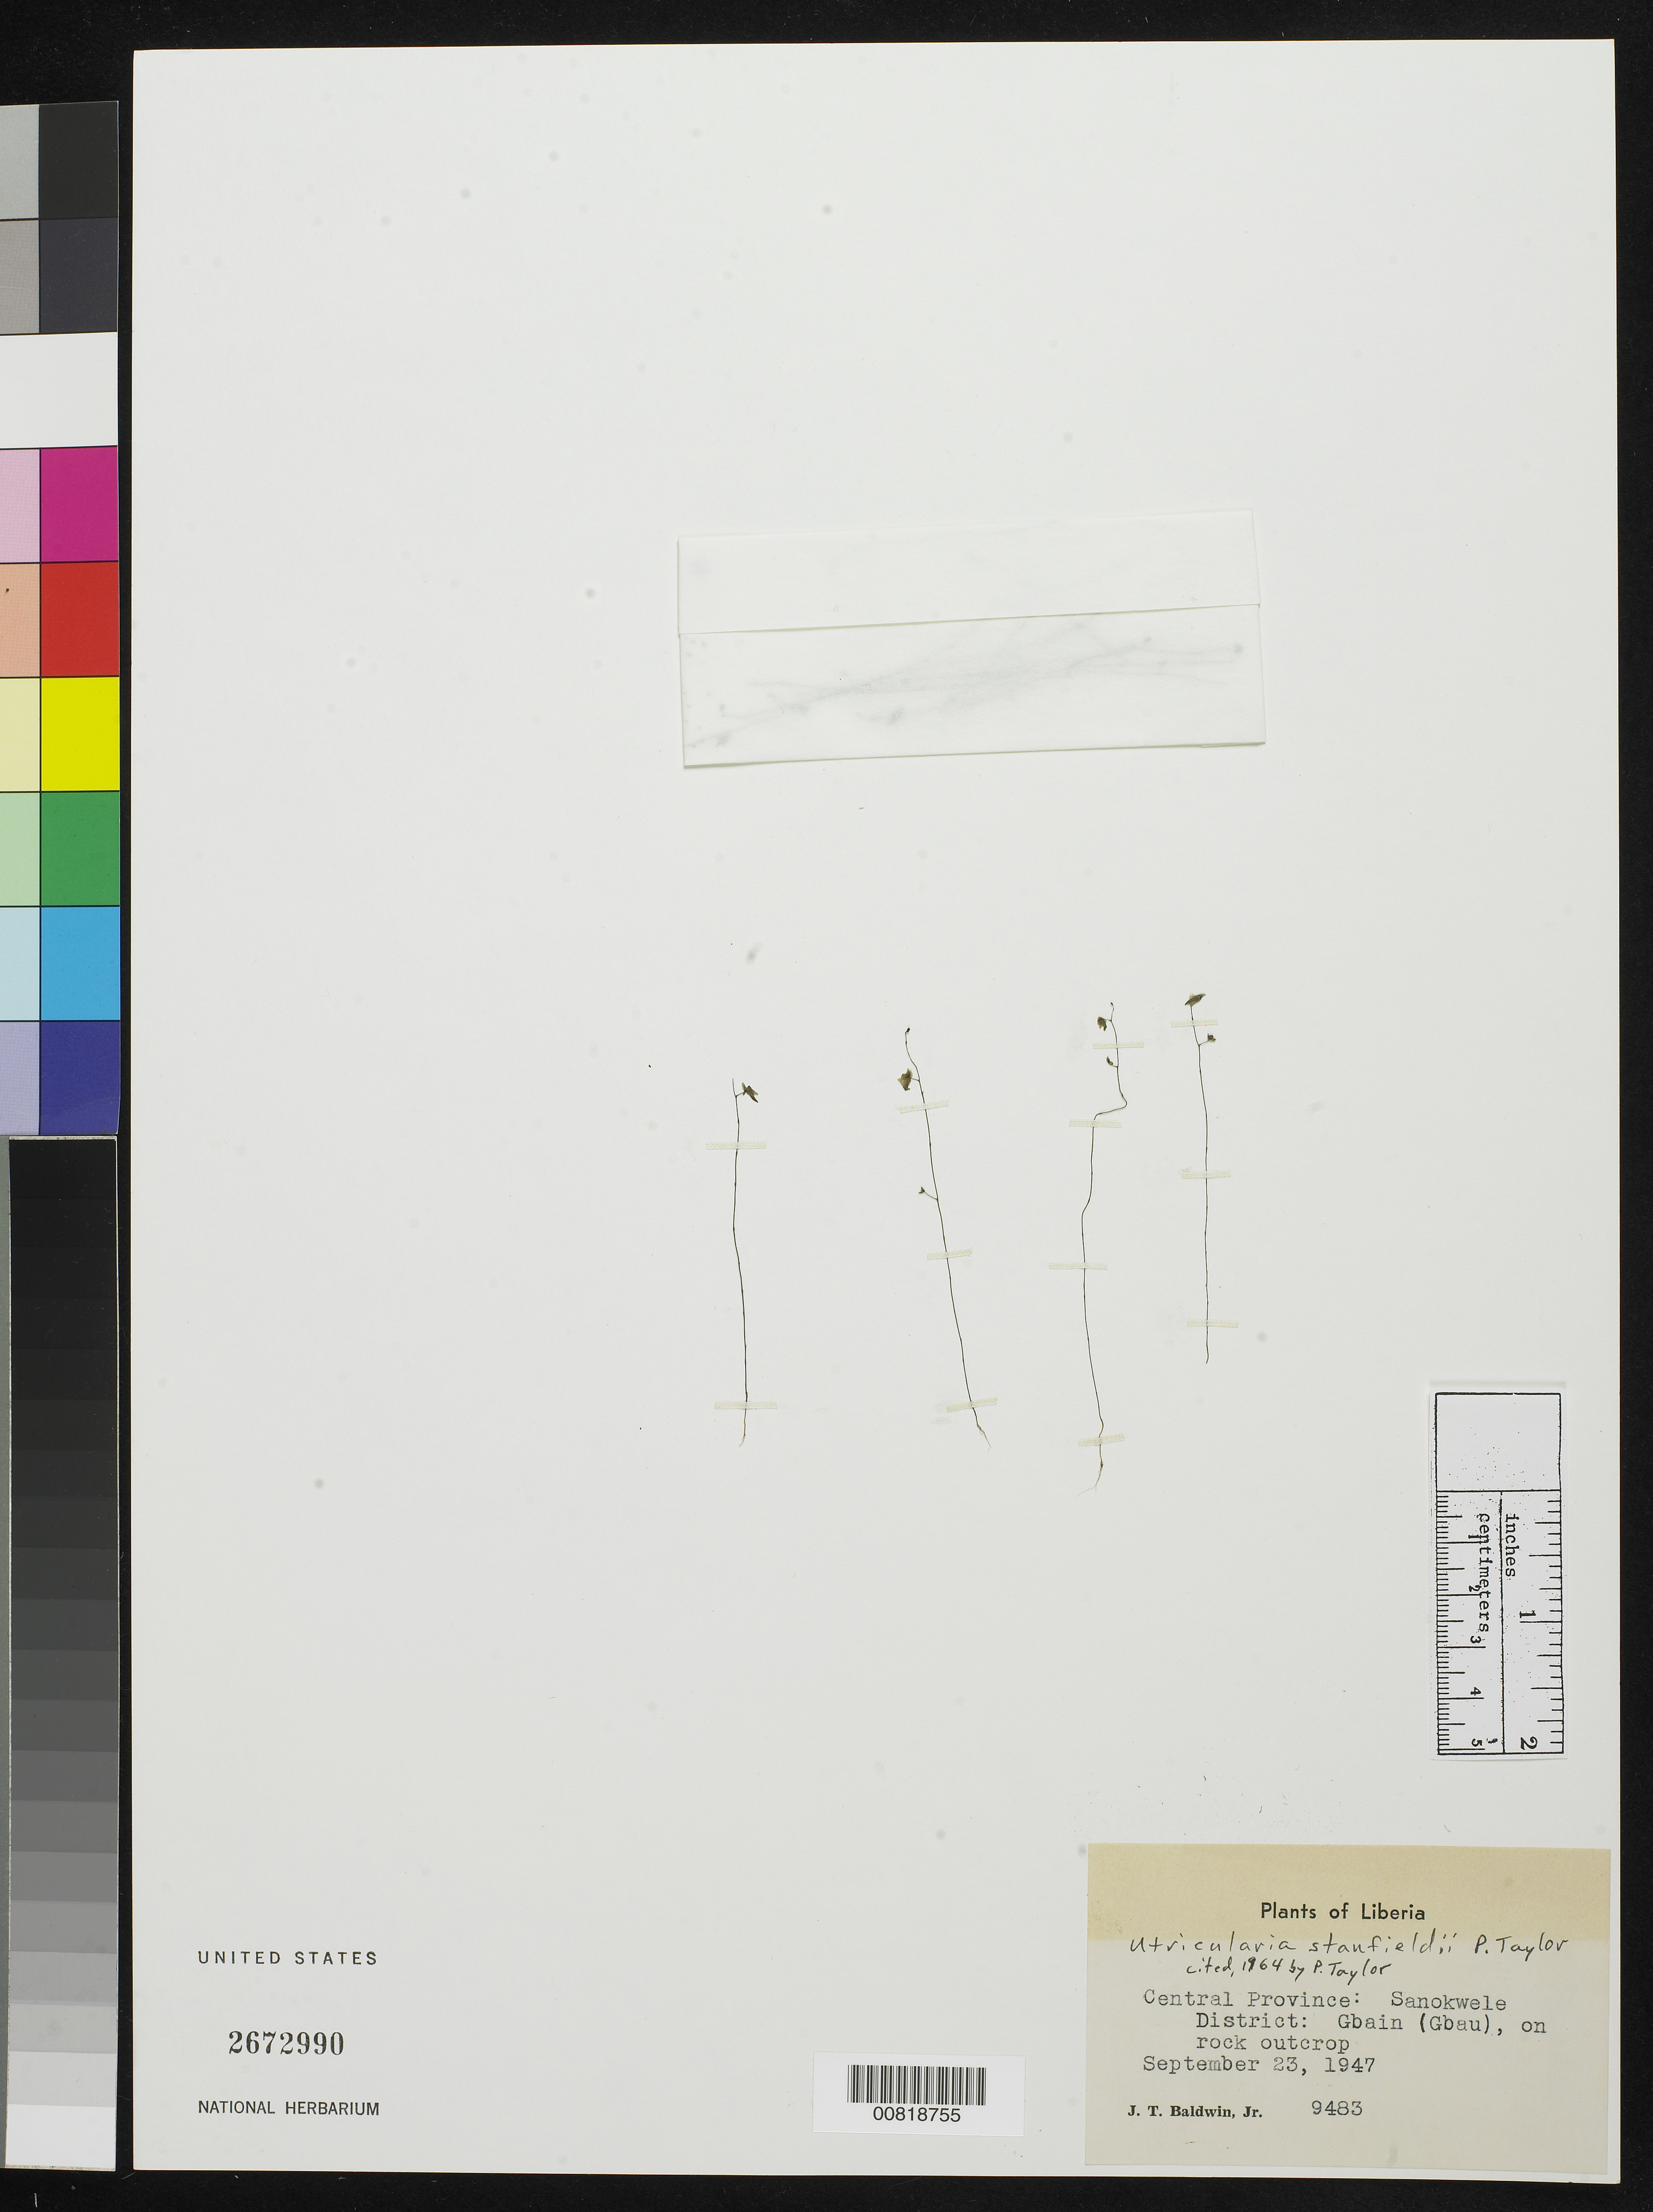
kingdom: Plantae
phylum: Tracheophyta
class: Magnoliopsida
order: Lamiales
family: Lentibulariaceae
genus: Utricularia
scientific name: Utricularia stanfieldii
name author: P. Taylor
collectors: J. T. Baldwin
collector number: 9483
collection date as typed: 23 Sep 1947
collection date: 1947-09-23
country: Liberia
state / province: Nimba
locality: Central Province: Sanokwele District, Gbain (Gbau)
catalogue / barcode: US 2672990